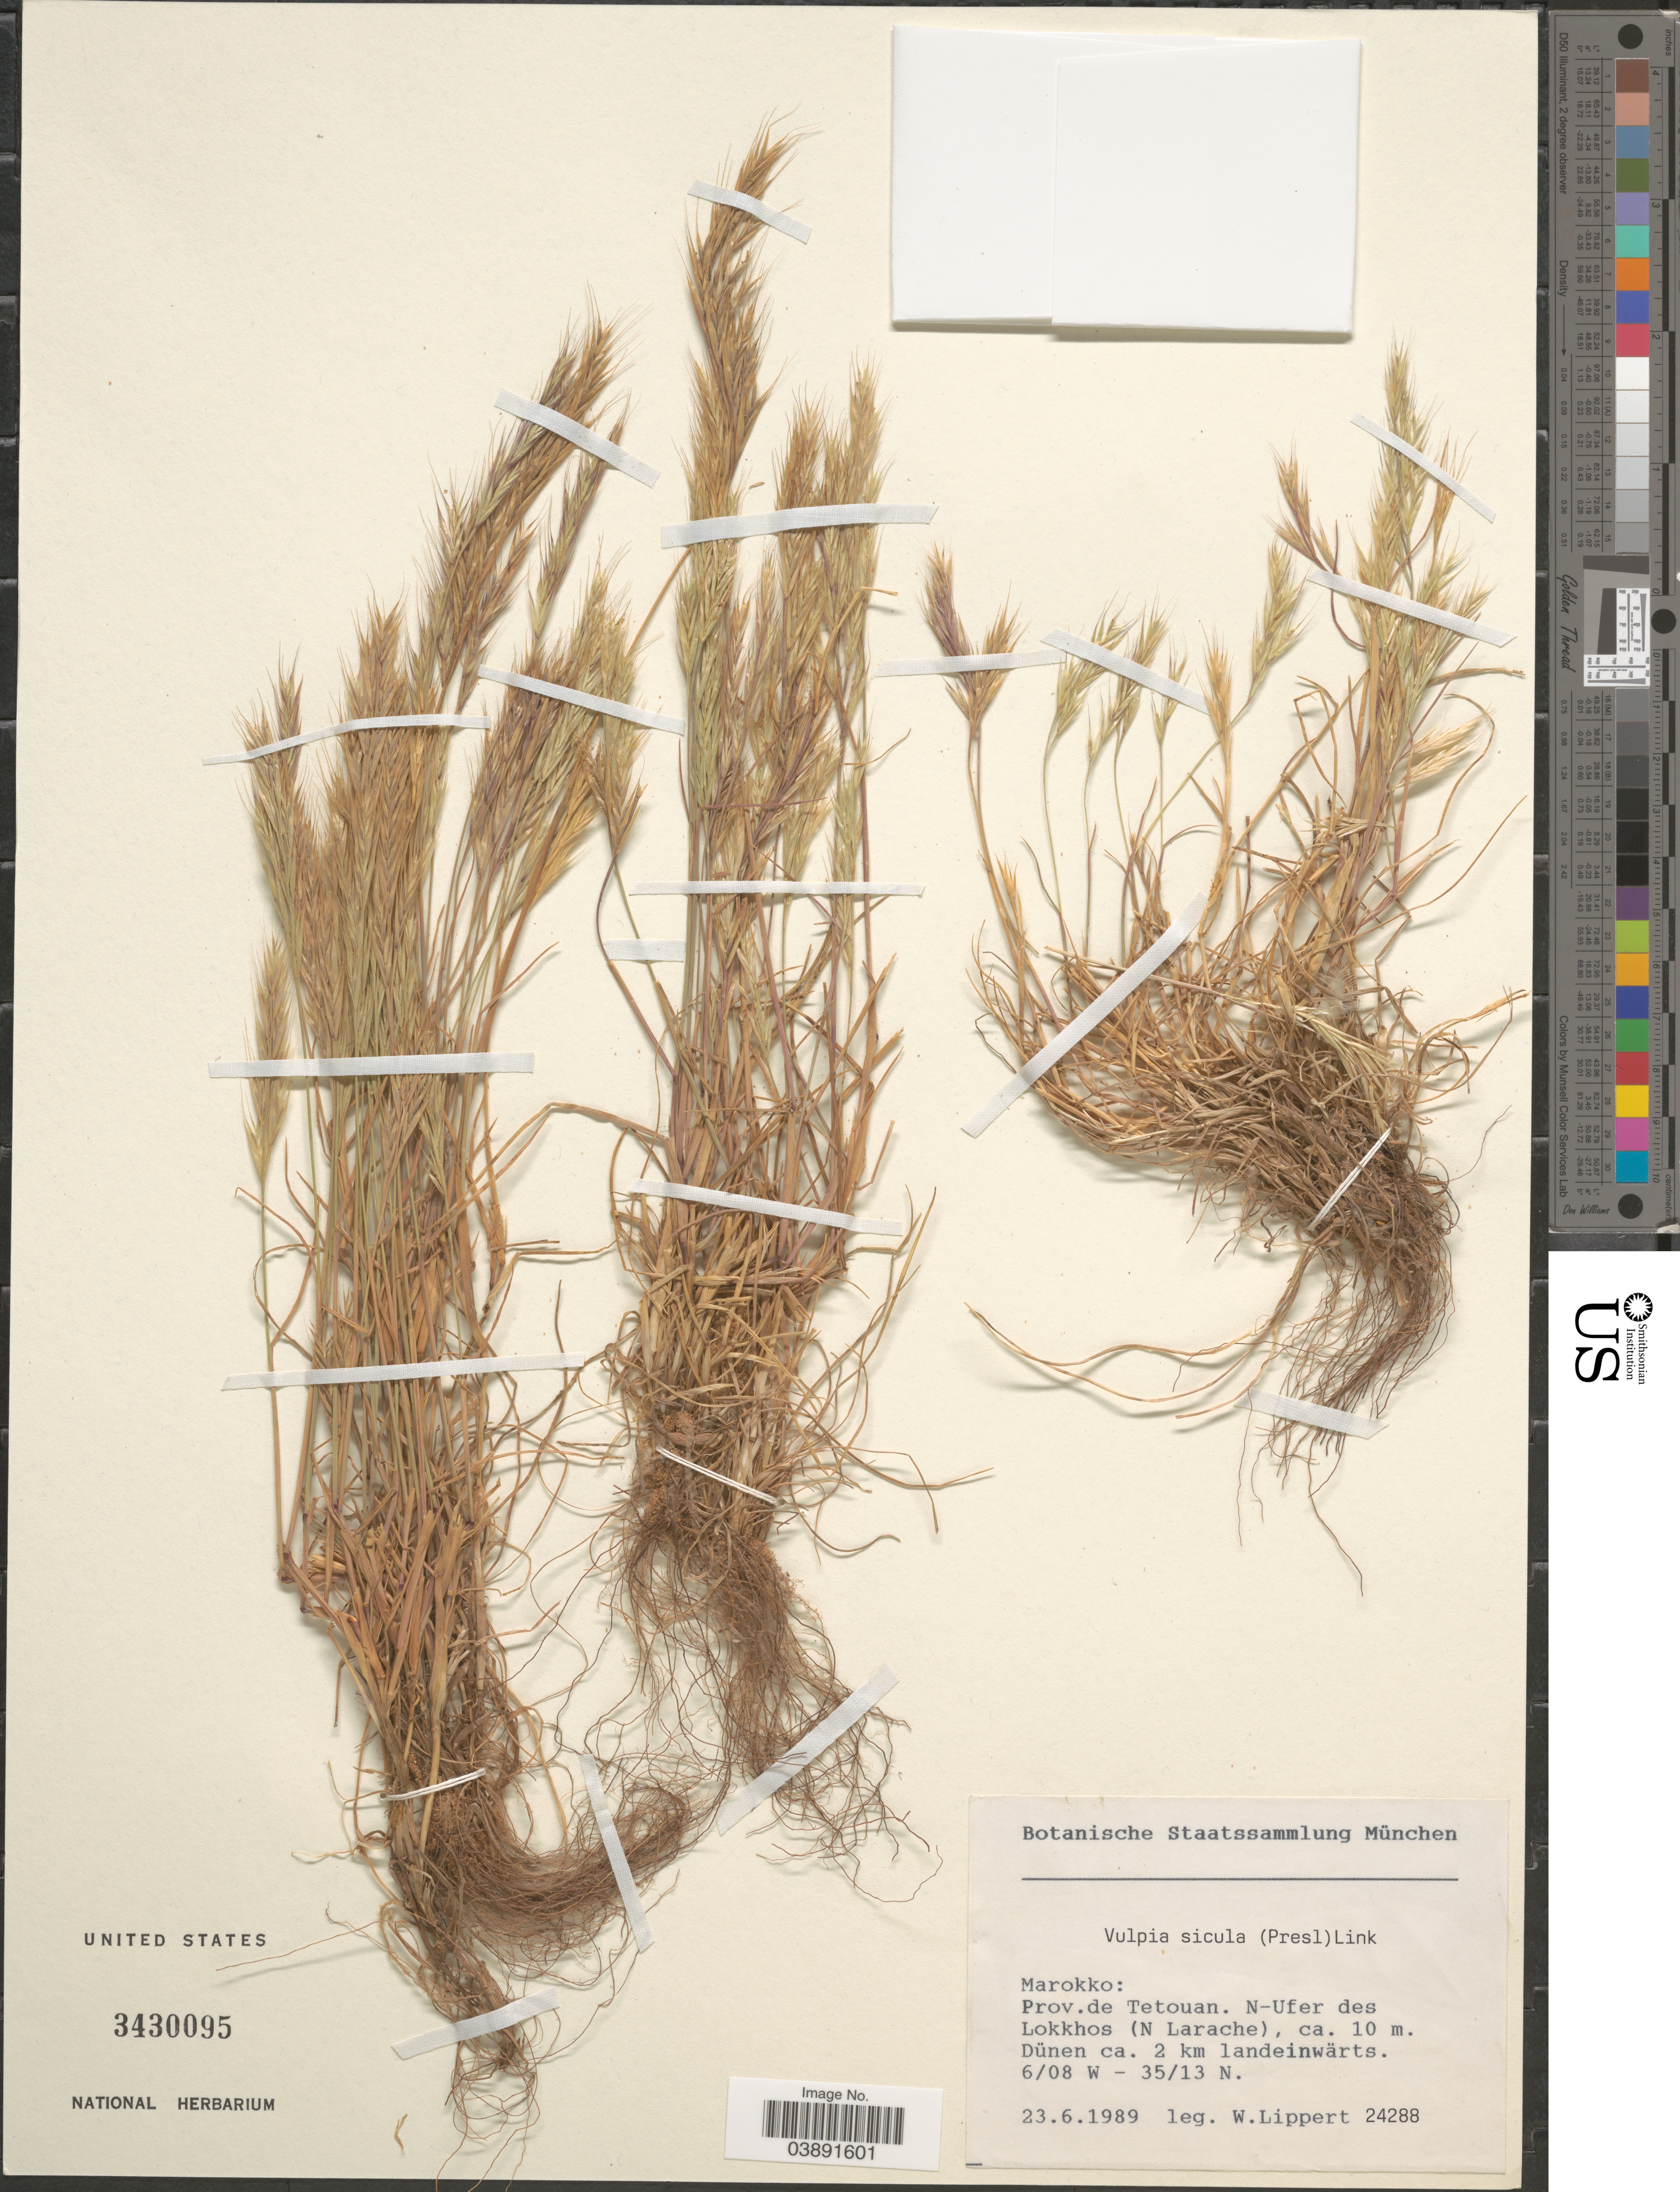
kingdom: Plantae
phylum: Tracheophyta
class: Liliopsida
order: Poales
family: Poaceae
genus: Festuca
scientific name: Festuca sicula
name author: C. Presl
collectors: W. Lippert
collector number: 24288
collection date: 1989-06-23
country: Morocco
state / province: Tanger-Tétouan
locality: Prov. de Tetouan. N-Ufer des Lokkhos (N Larache). Dünen ca. 2 km landeinwärts.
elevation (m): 10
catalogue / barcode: US 3430095